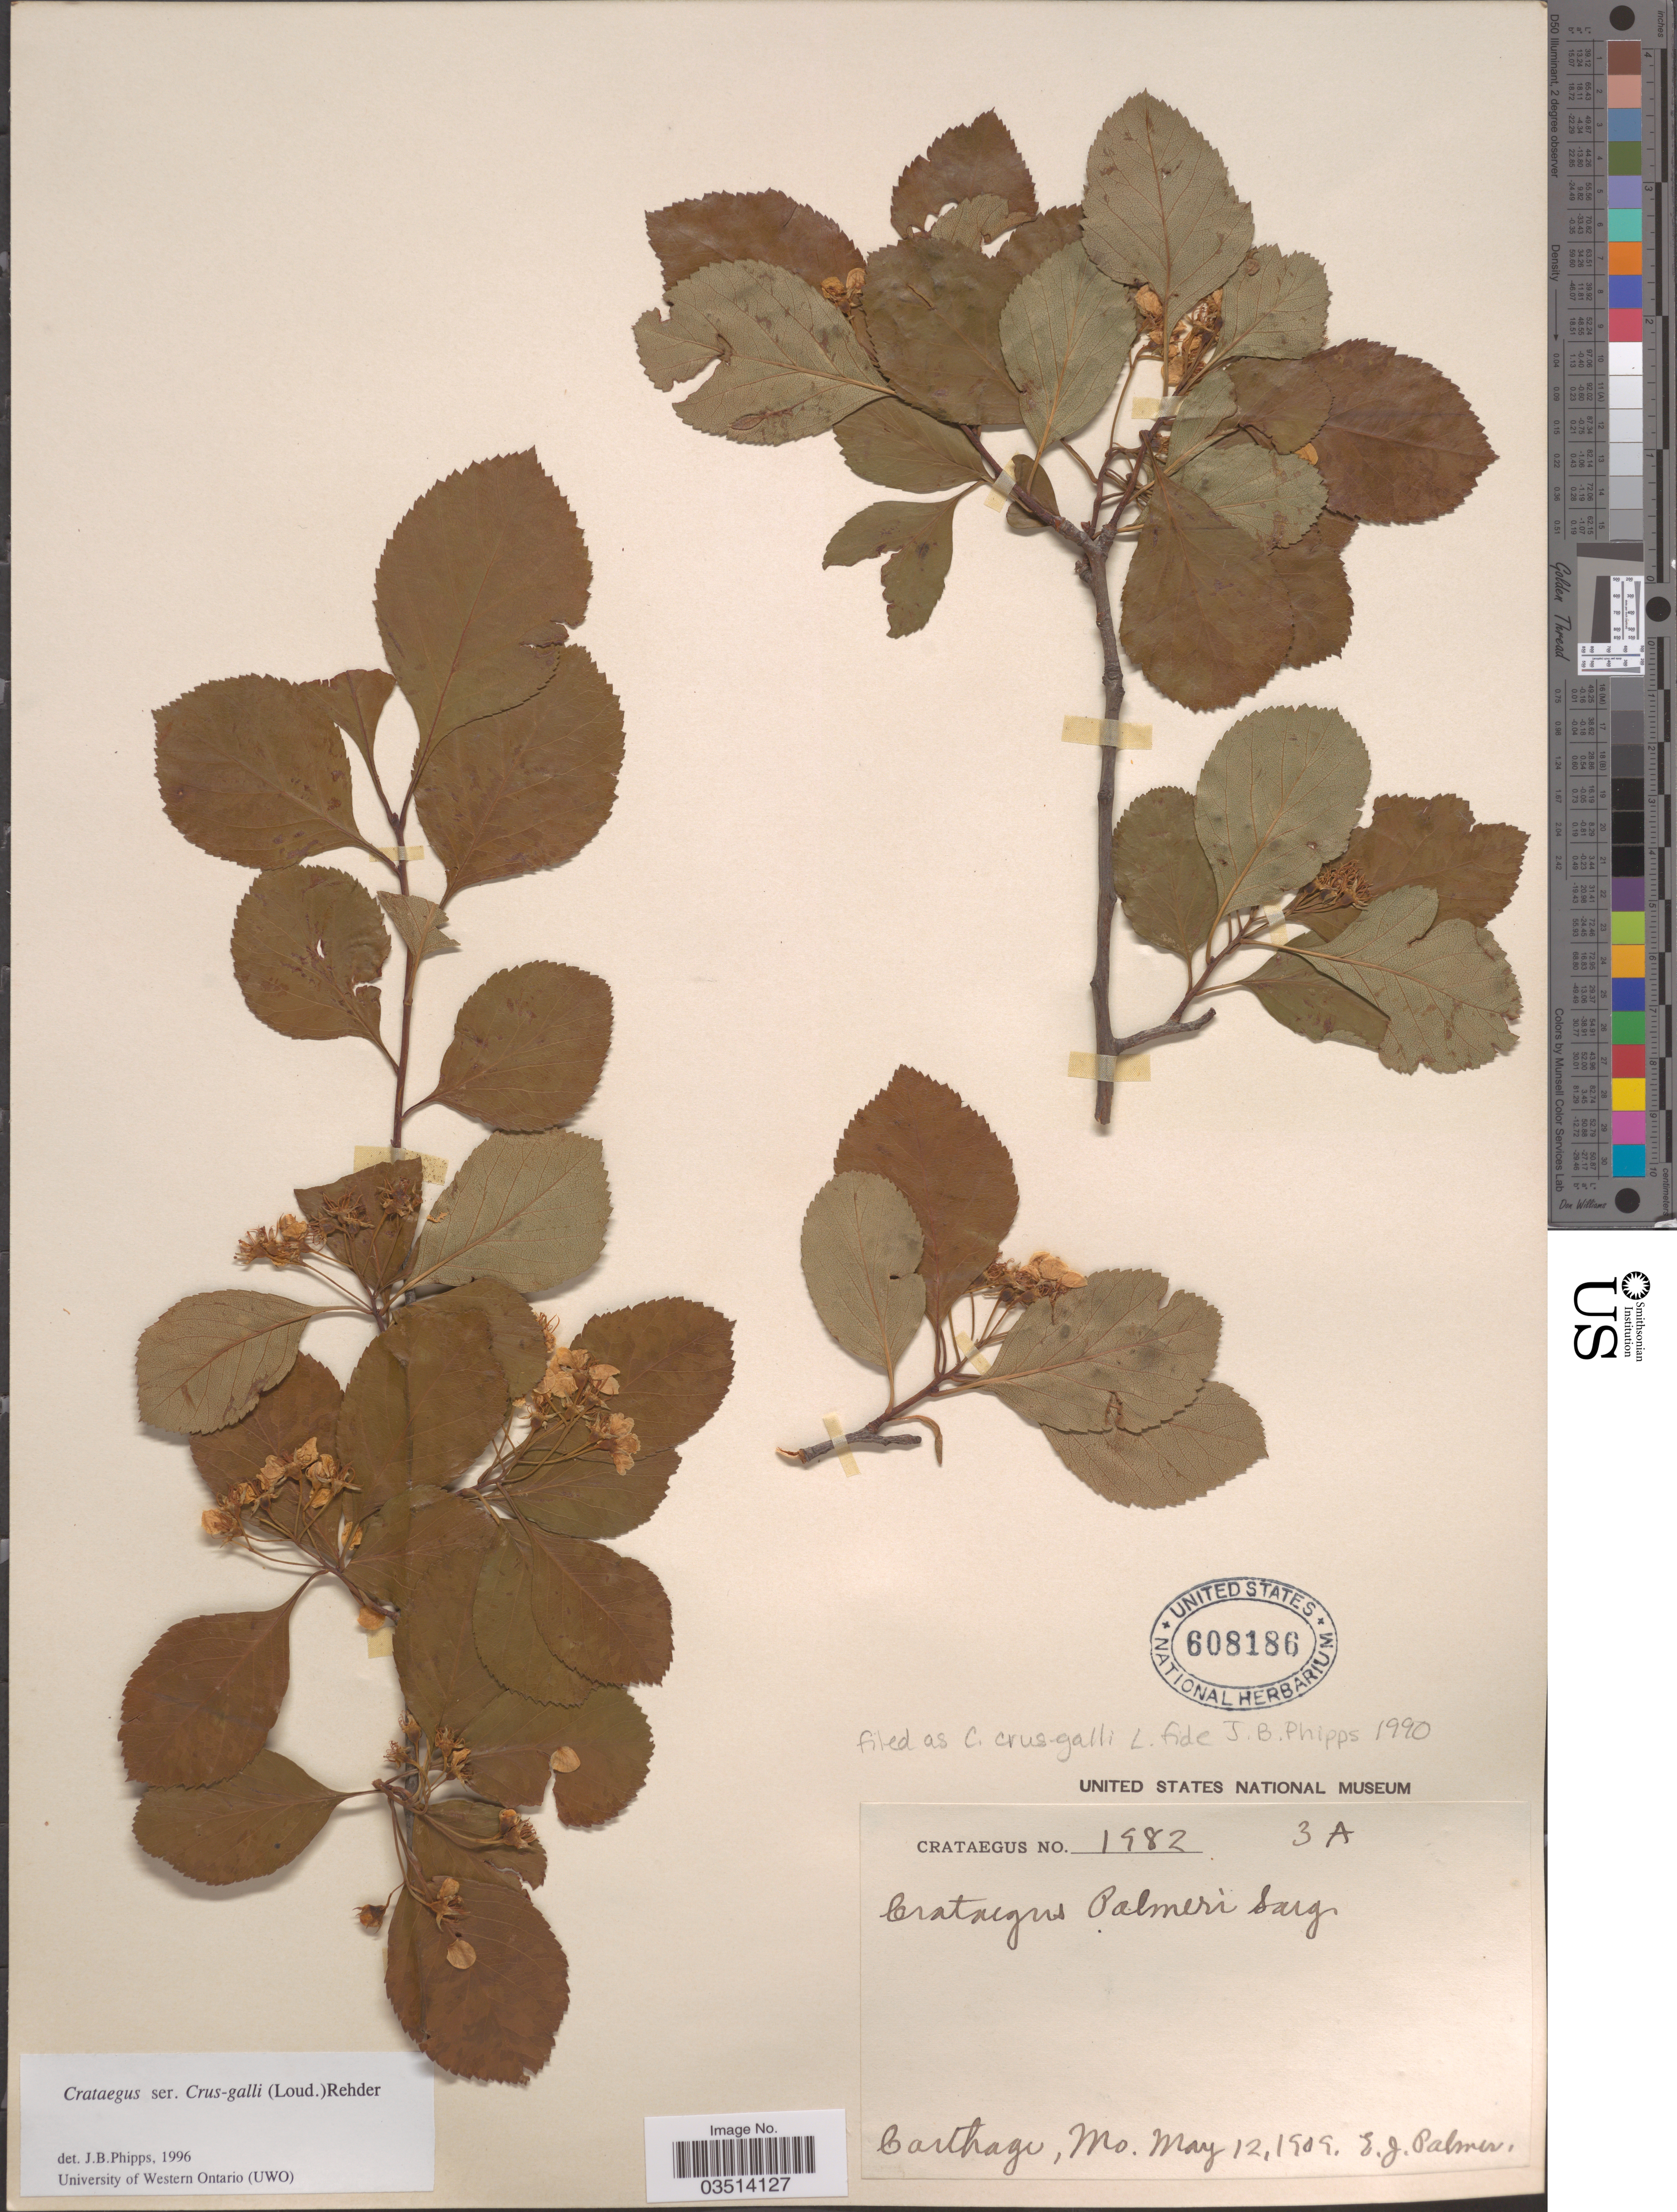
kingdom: Plantae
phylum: Tracheophyta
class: Magnoliopsida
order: Rosales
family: Rosaceae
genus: Crataegus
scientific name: Crataegus crus-galli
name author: L.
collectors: E. J. Palmer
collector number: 1982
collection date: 1909-05-12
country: United States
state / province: Missouri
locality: Carthage.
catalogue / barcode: US 608186